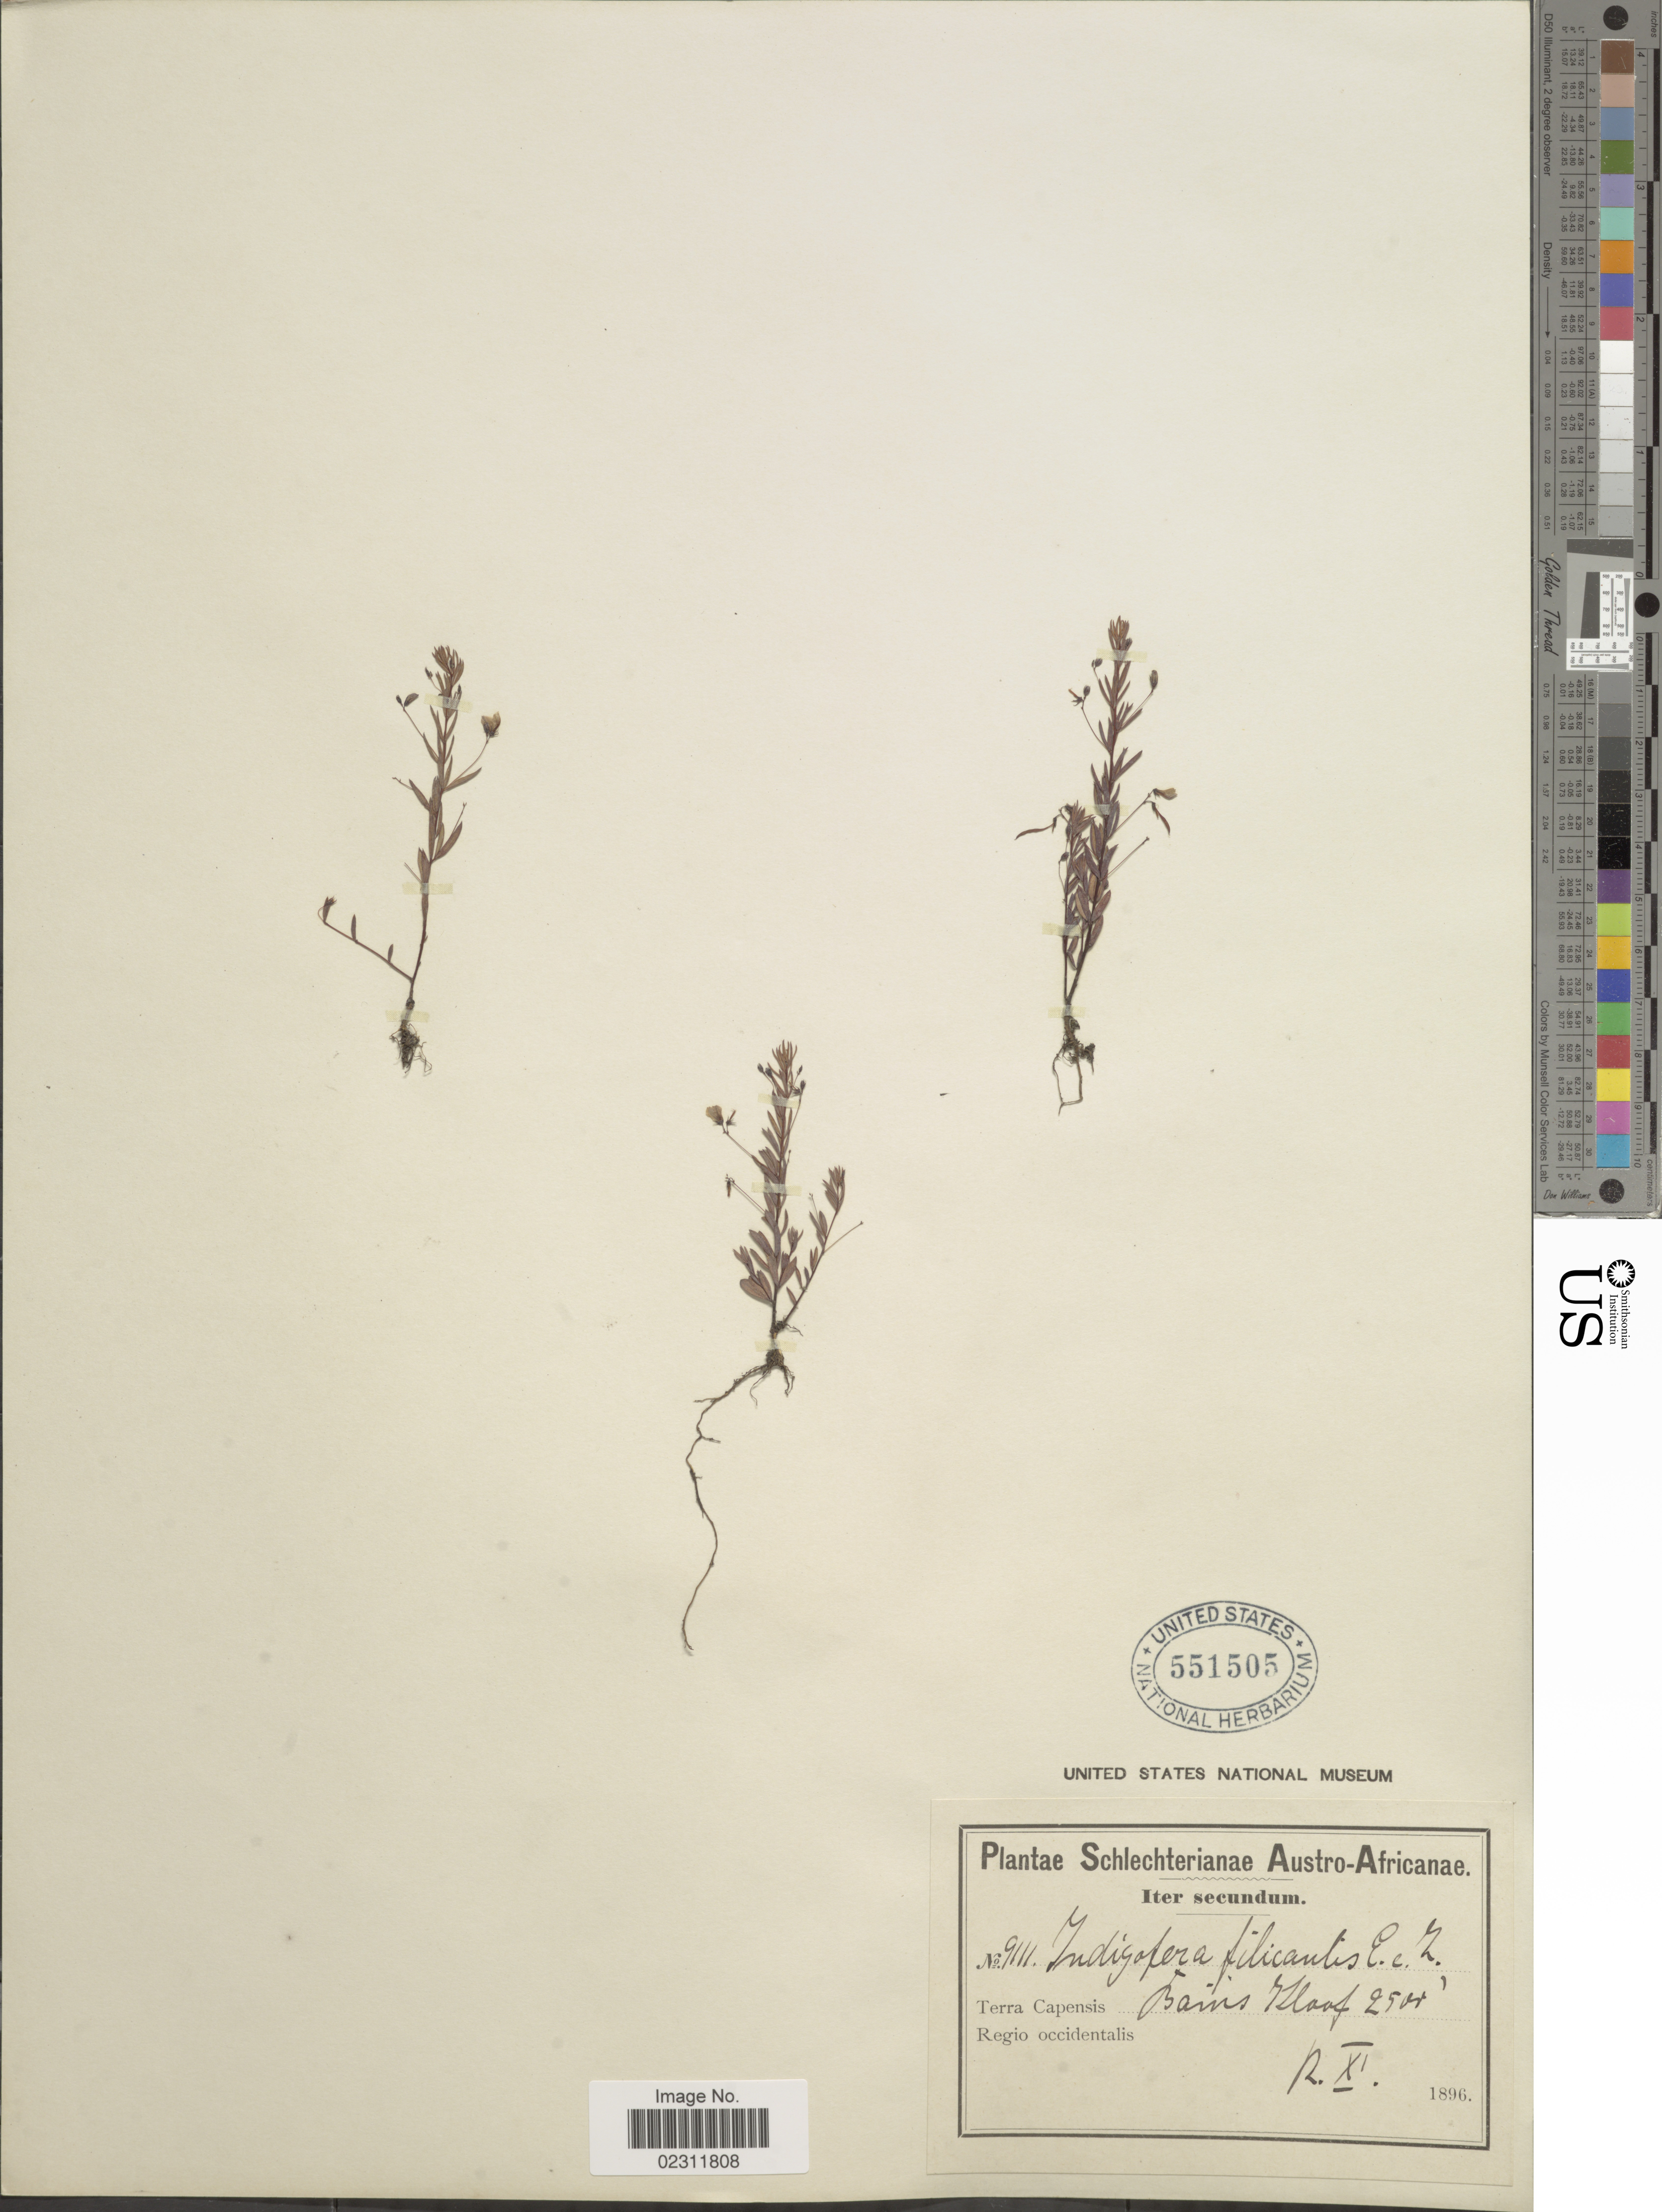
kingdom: Plantae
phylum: Tracheophyta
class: Magnoliopsida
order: Fabales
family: Fabaceae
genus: Indigofera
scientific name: Indigofera filicaulis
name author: Eckl. & Zeyh.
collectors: Schlechter, --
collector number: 9111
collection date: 1896-11-12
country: South Africa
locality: Austro-Africanae, Bains Kloof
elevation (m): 762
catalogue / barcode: US 551505